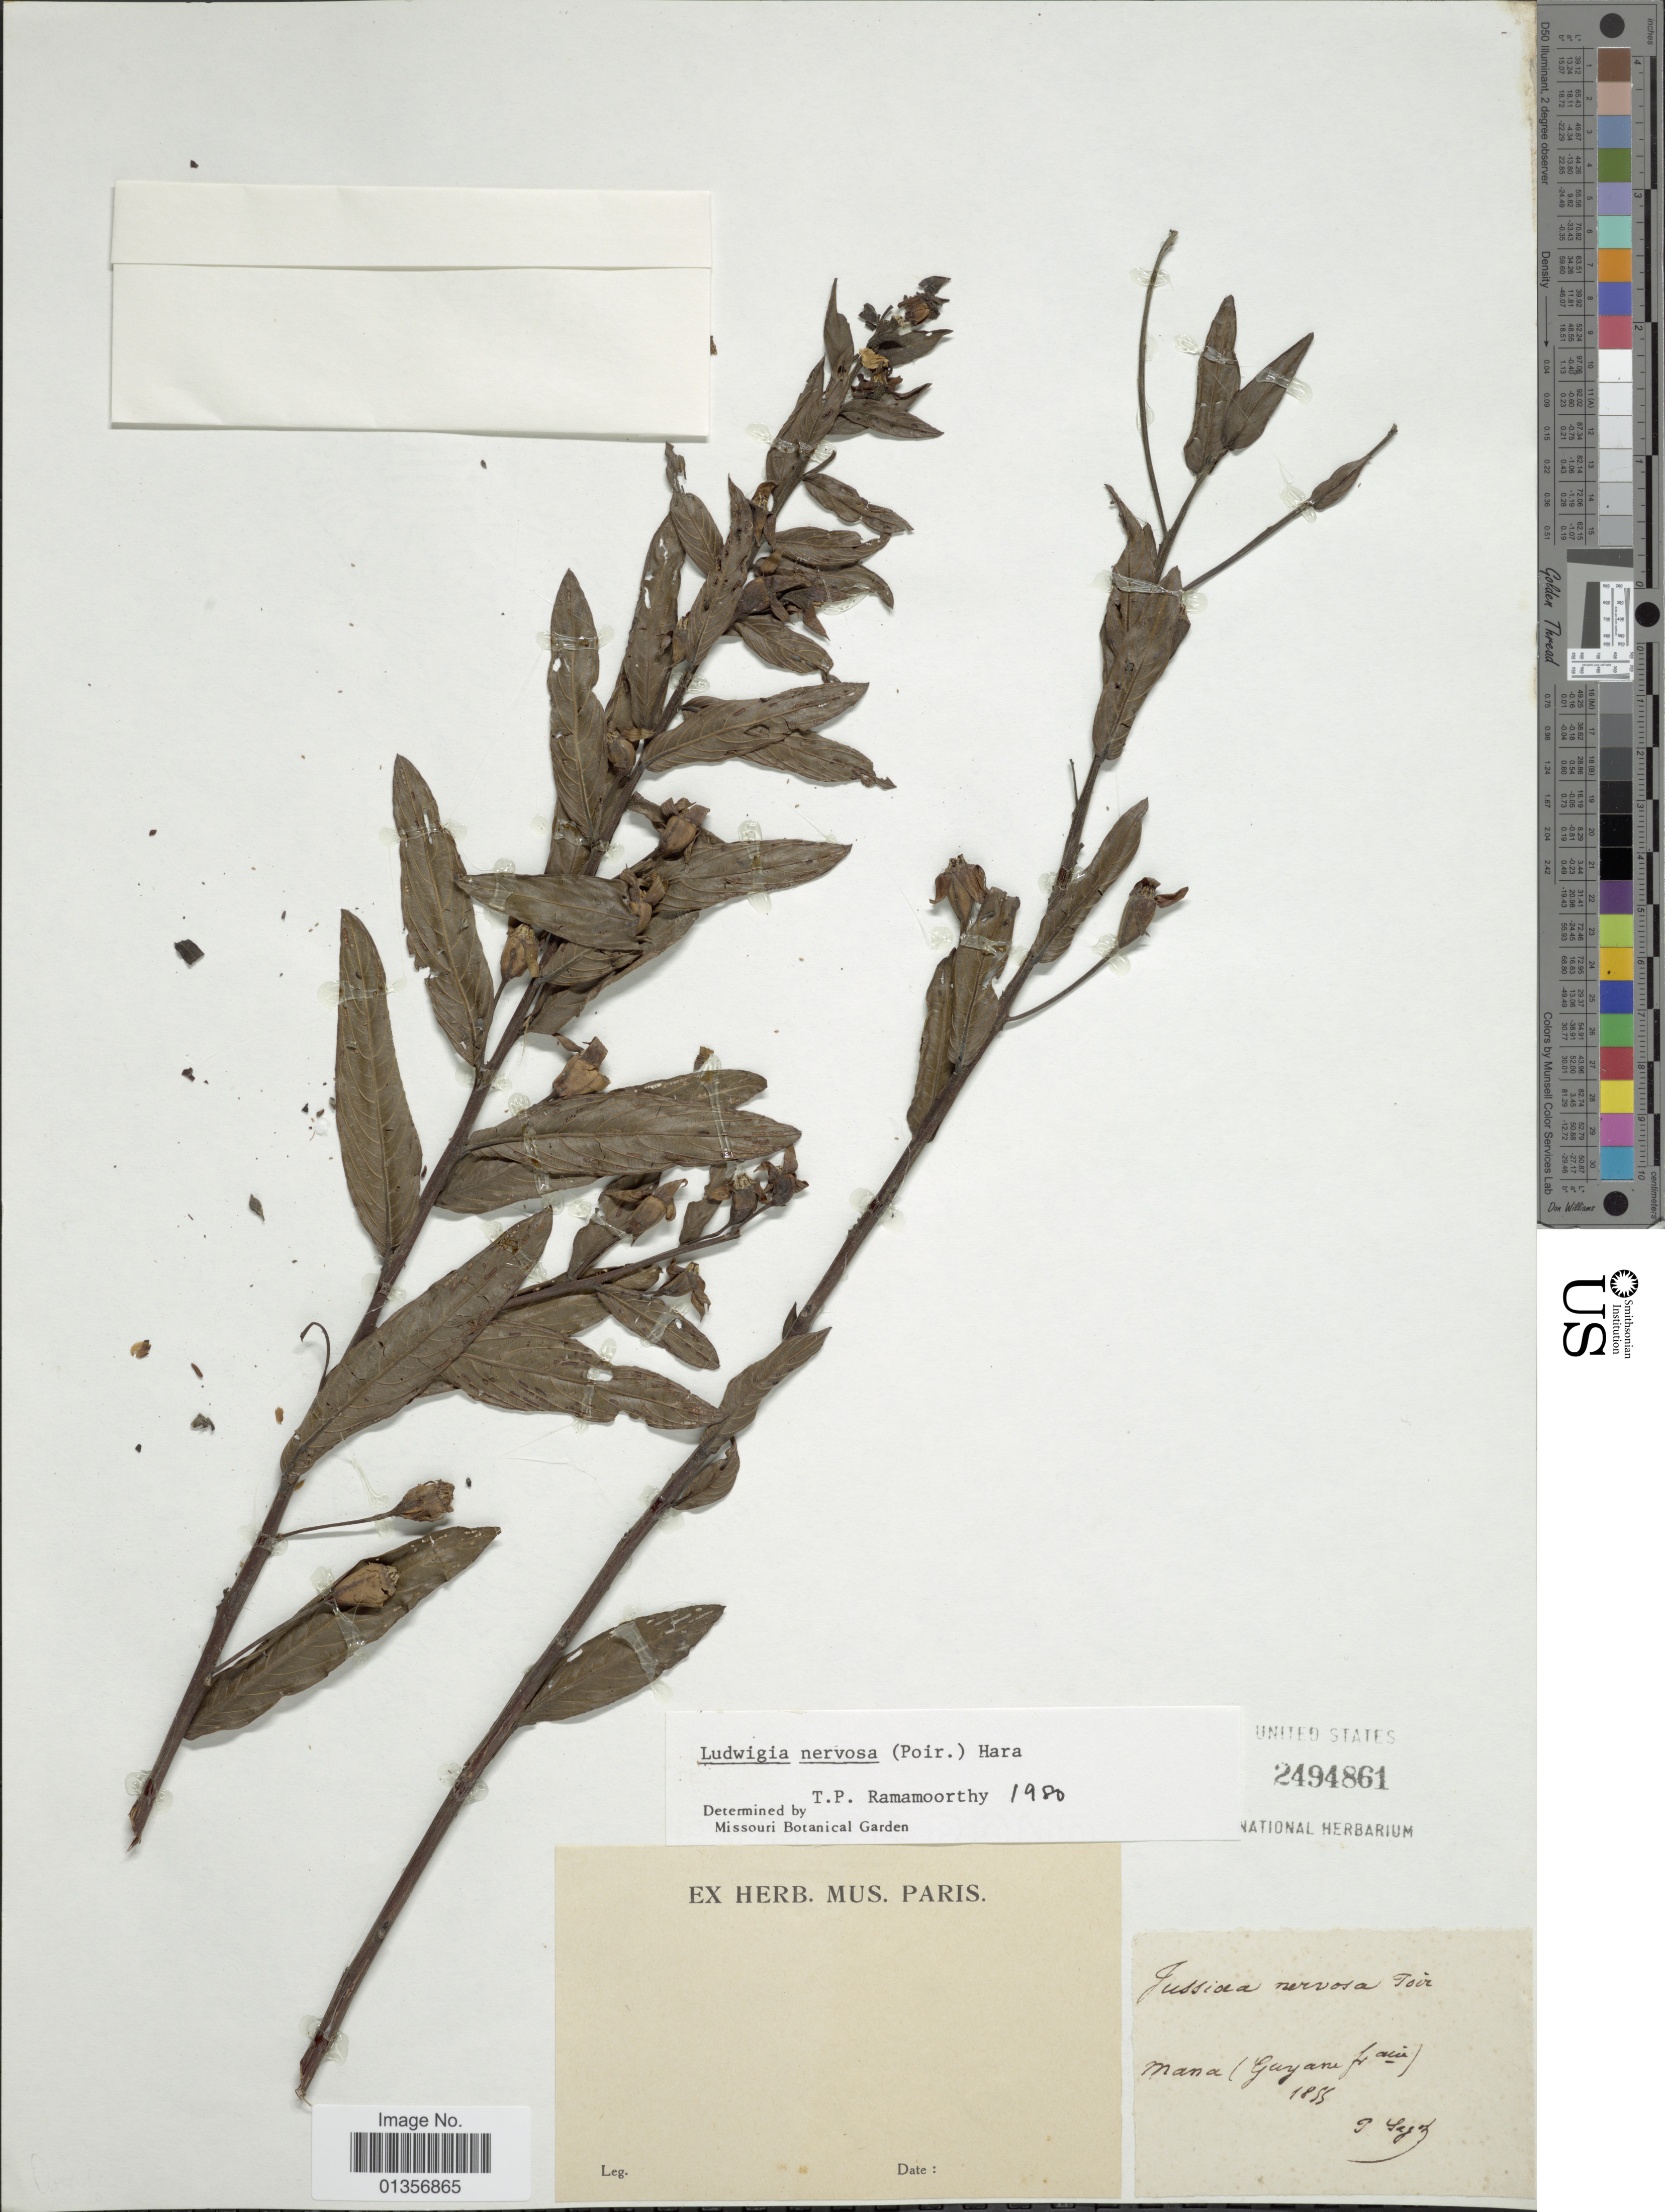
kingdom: Plantae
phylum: Tracheophyta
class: Magnoliopsida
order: Myrtales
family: Onagraceae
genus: Ludwigia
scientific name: Ludwigia nervosa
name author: (Poir.) H. Hara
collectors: P. Sagot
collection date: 1855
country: French Guiana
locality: Mana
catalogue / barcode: US 2494861